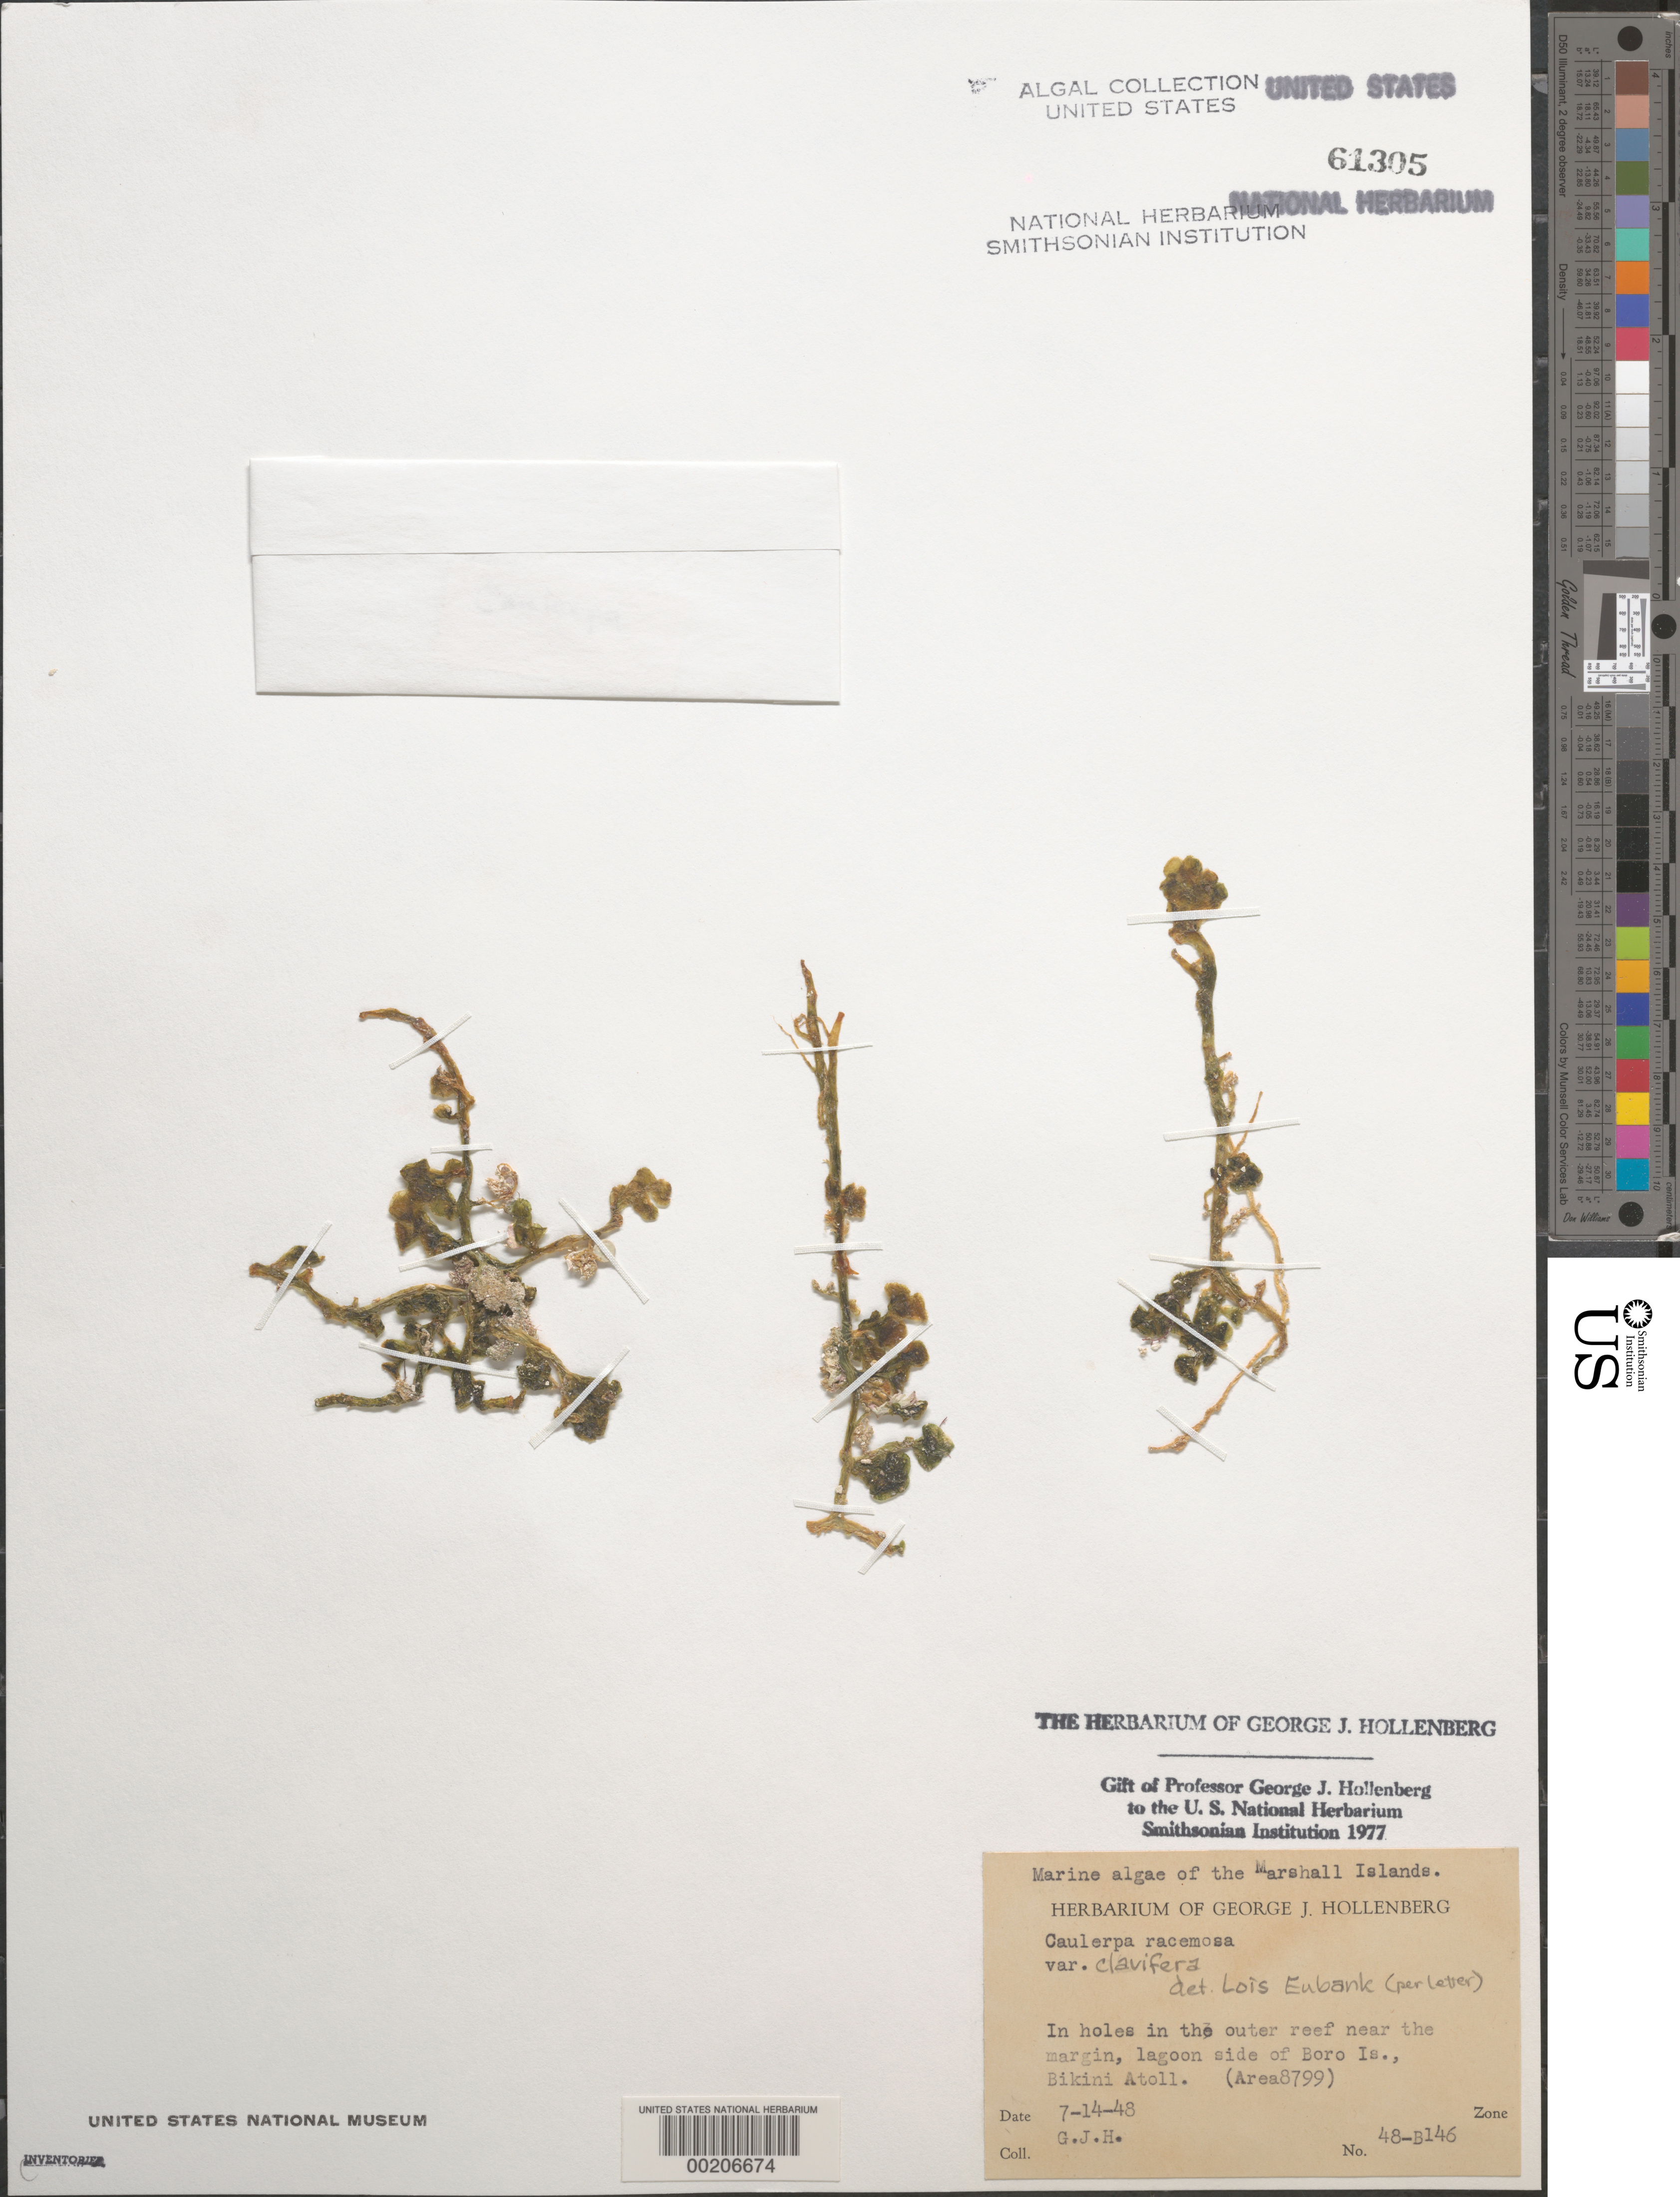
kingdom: Plantae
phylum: Chlorophyta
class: Ulvophyceae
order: Bryopsidales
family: Caulerpaceae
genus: Caulerpa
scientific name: Caulerpa racemosa var. clavifera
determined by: Eubank, L. L.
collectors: G. Hollenberg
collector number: GJH 48-b146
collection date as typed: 14 Jul 1948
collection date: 1948-07-14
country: Marshall Islands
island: Bikini Atoll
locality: Boro Islet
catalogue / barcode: US 61305